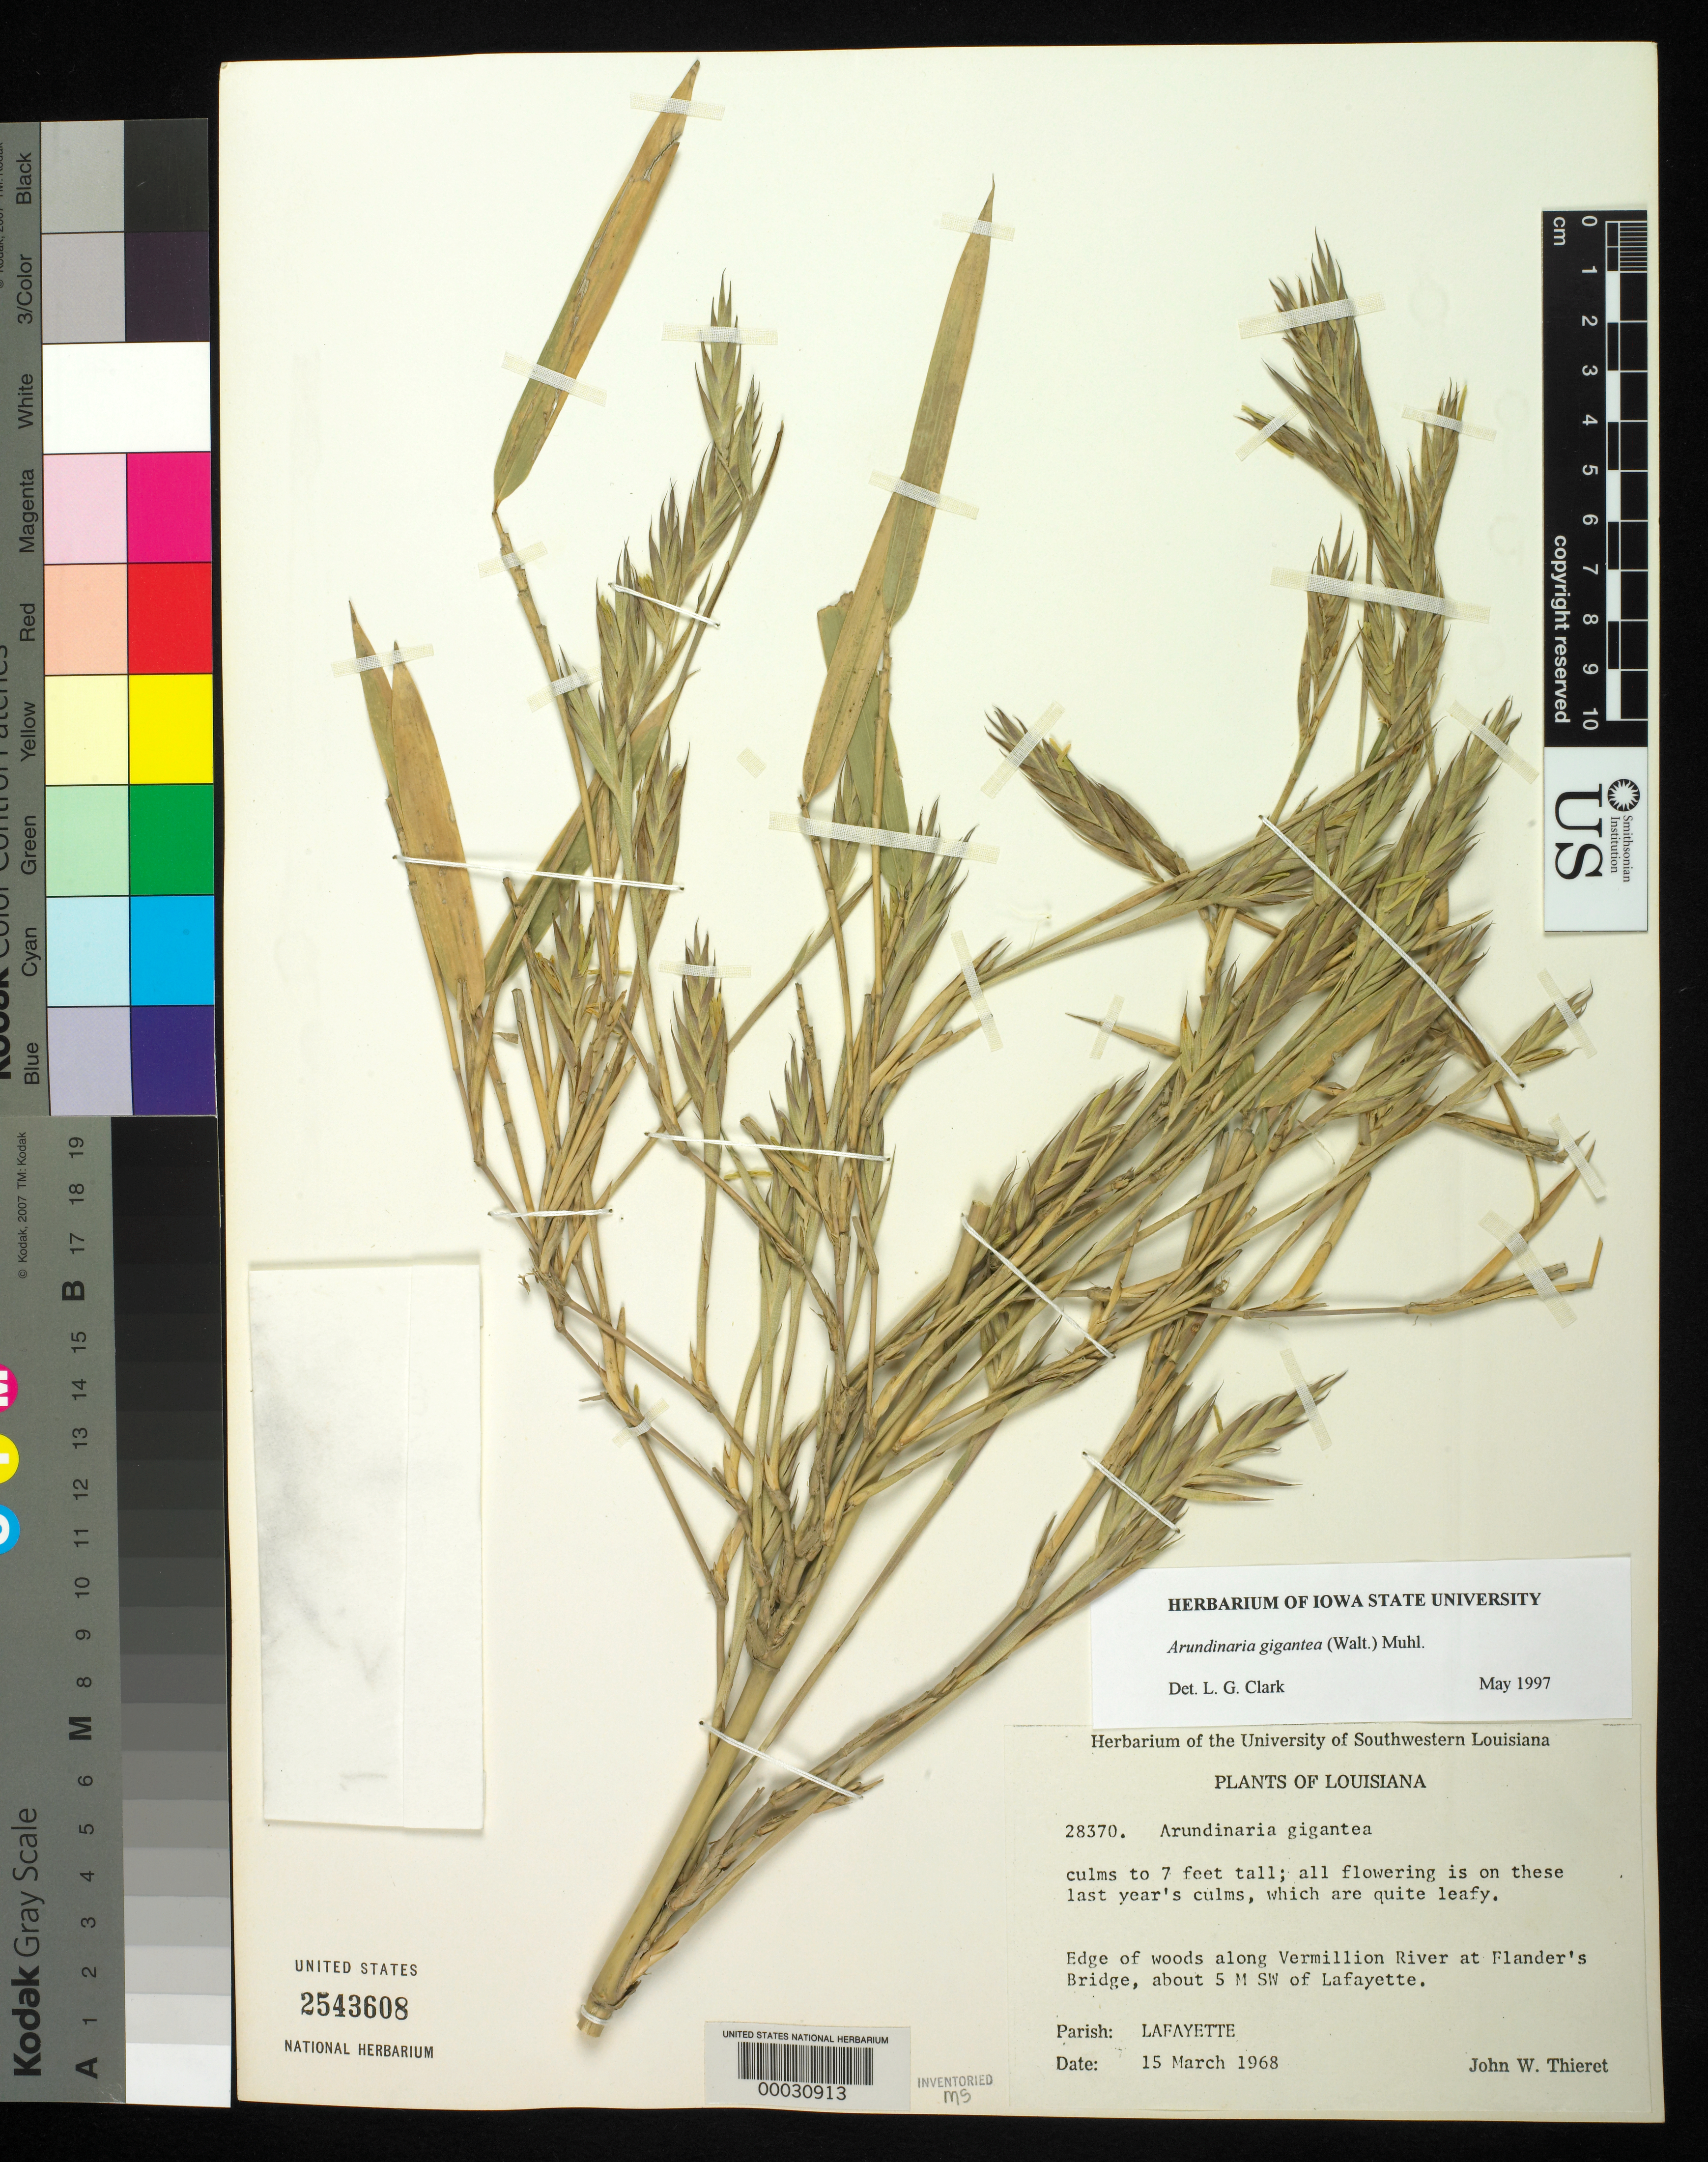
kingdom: Plantae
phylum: Tracheophyta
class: Liliopsida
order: Poales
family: Poaceae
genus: Arundinaria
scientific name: Arundinaria gigantea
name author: (Walter) Muhl.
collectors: J. W. Thieret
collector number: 28370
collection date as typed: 15 Mar 1968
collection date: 1968-03-15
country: United States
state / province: Louisiana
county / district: Lafayette Parish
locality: Vermillion river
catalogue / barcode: US 2543608